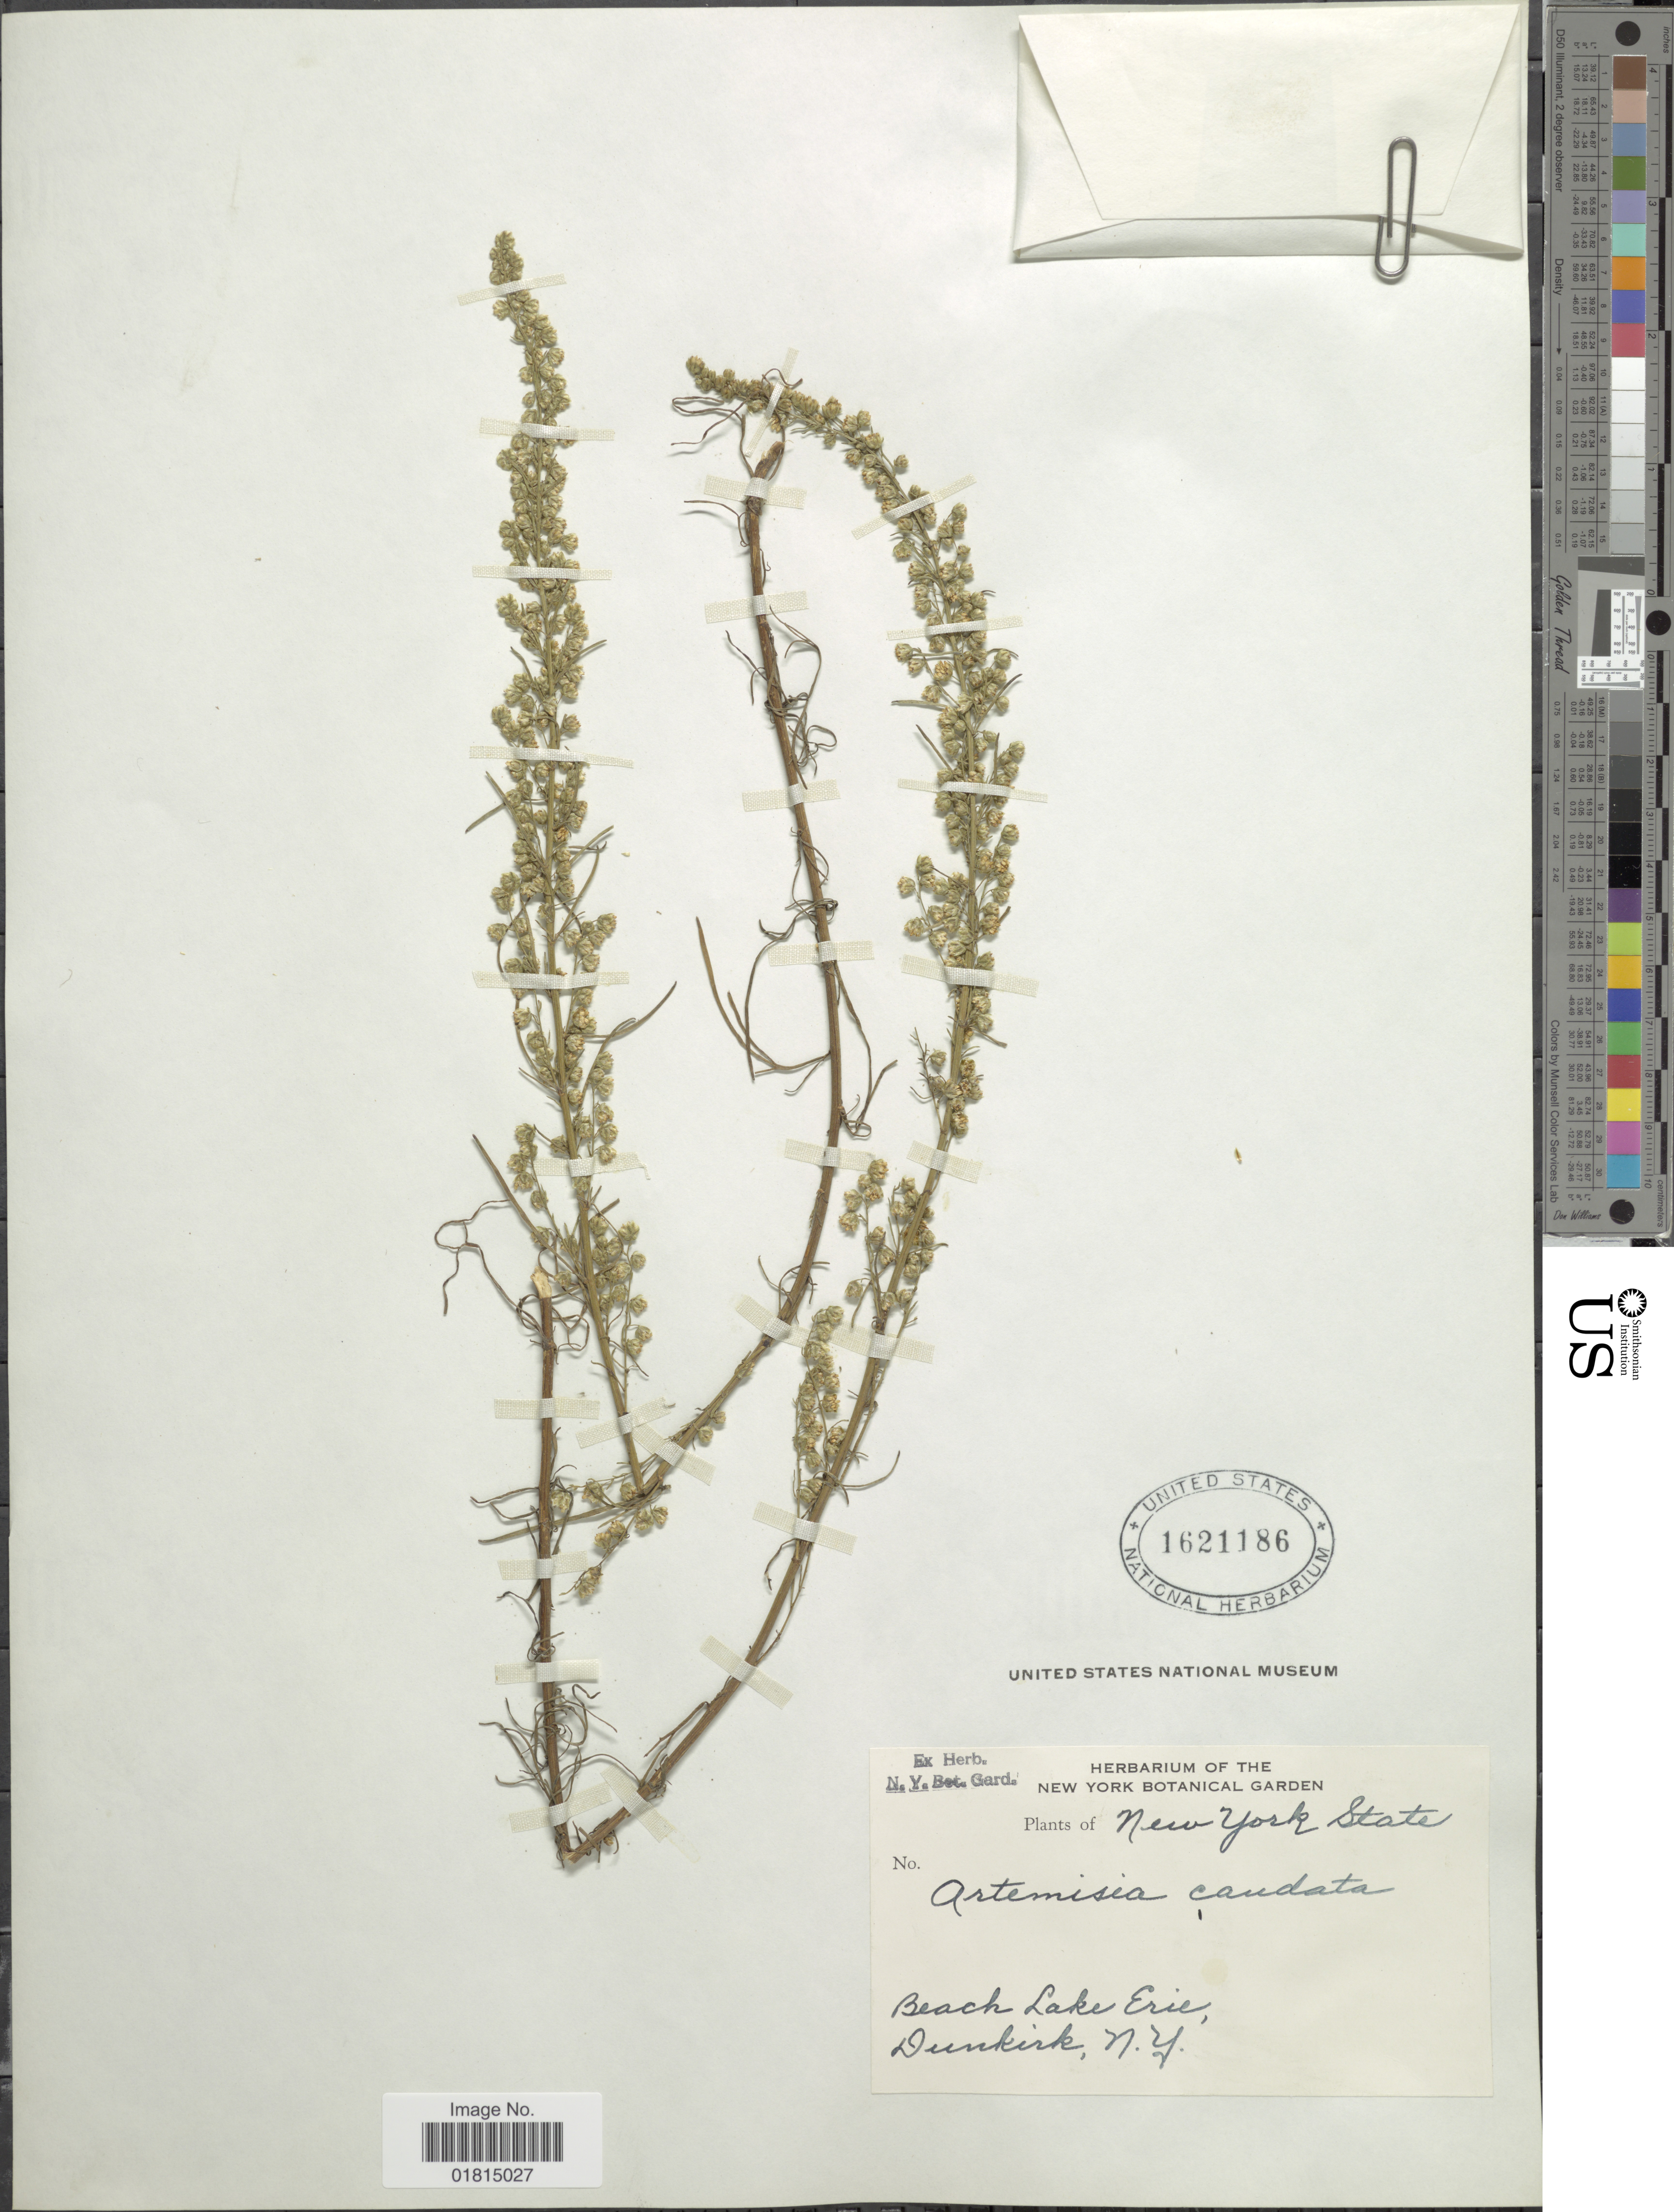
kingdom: Plantae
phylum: Tracheophyta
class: Magnoliopsida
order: Asterales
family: Asteraceae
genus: Artemisia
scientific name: Artemisia caudata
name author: Michx.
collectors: New York Botanical Gardens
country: United States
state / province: New York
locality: New York State. Beach Lake Erie, Dunkirk, N.Y.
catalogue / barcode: US 1621186